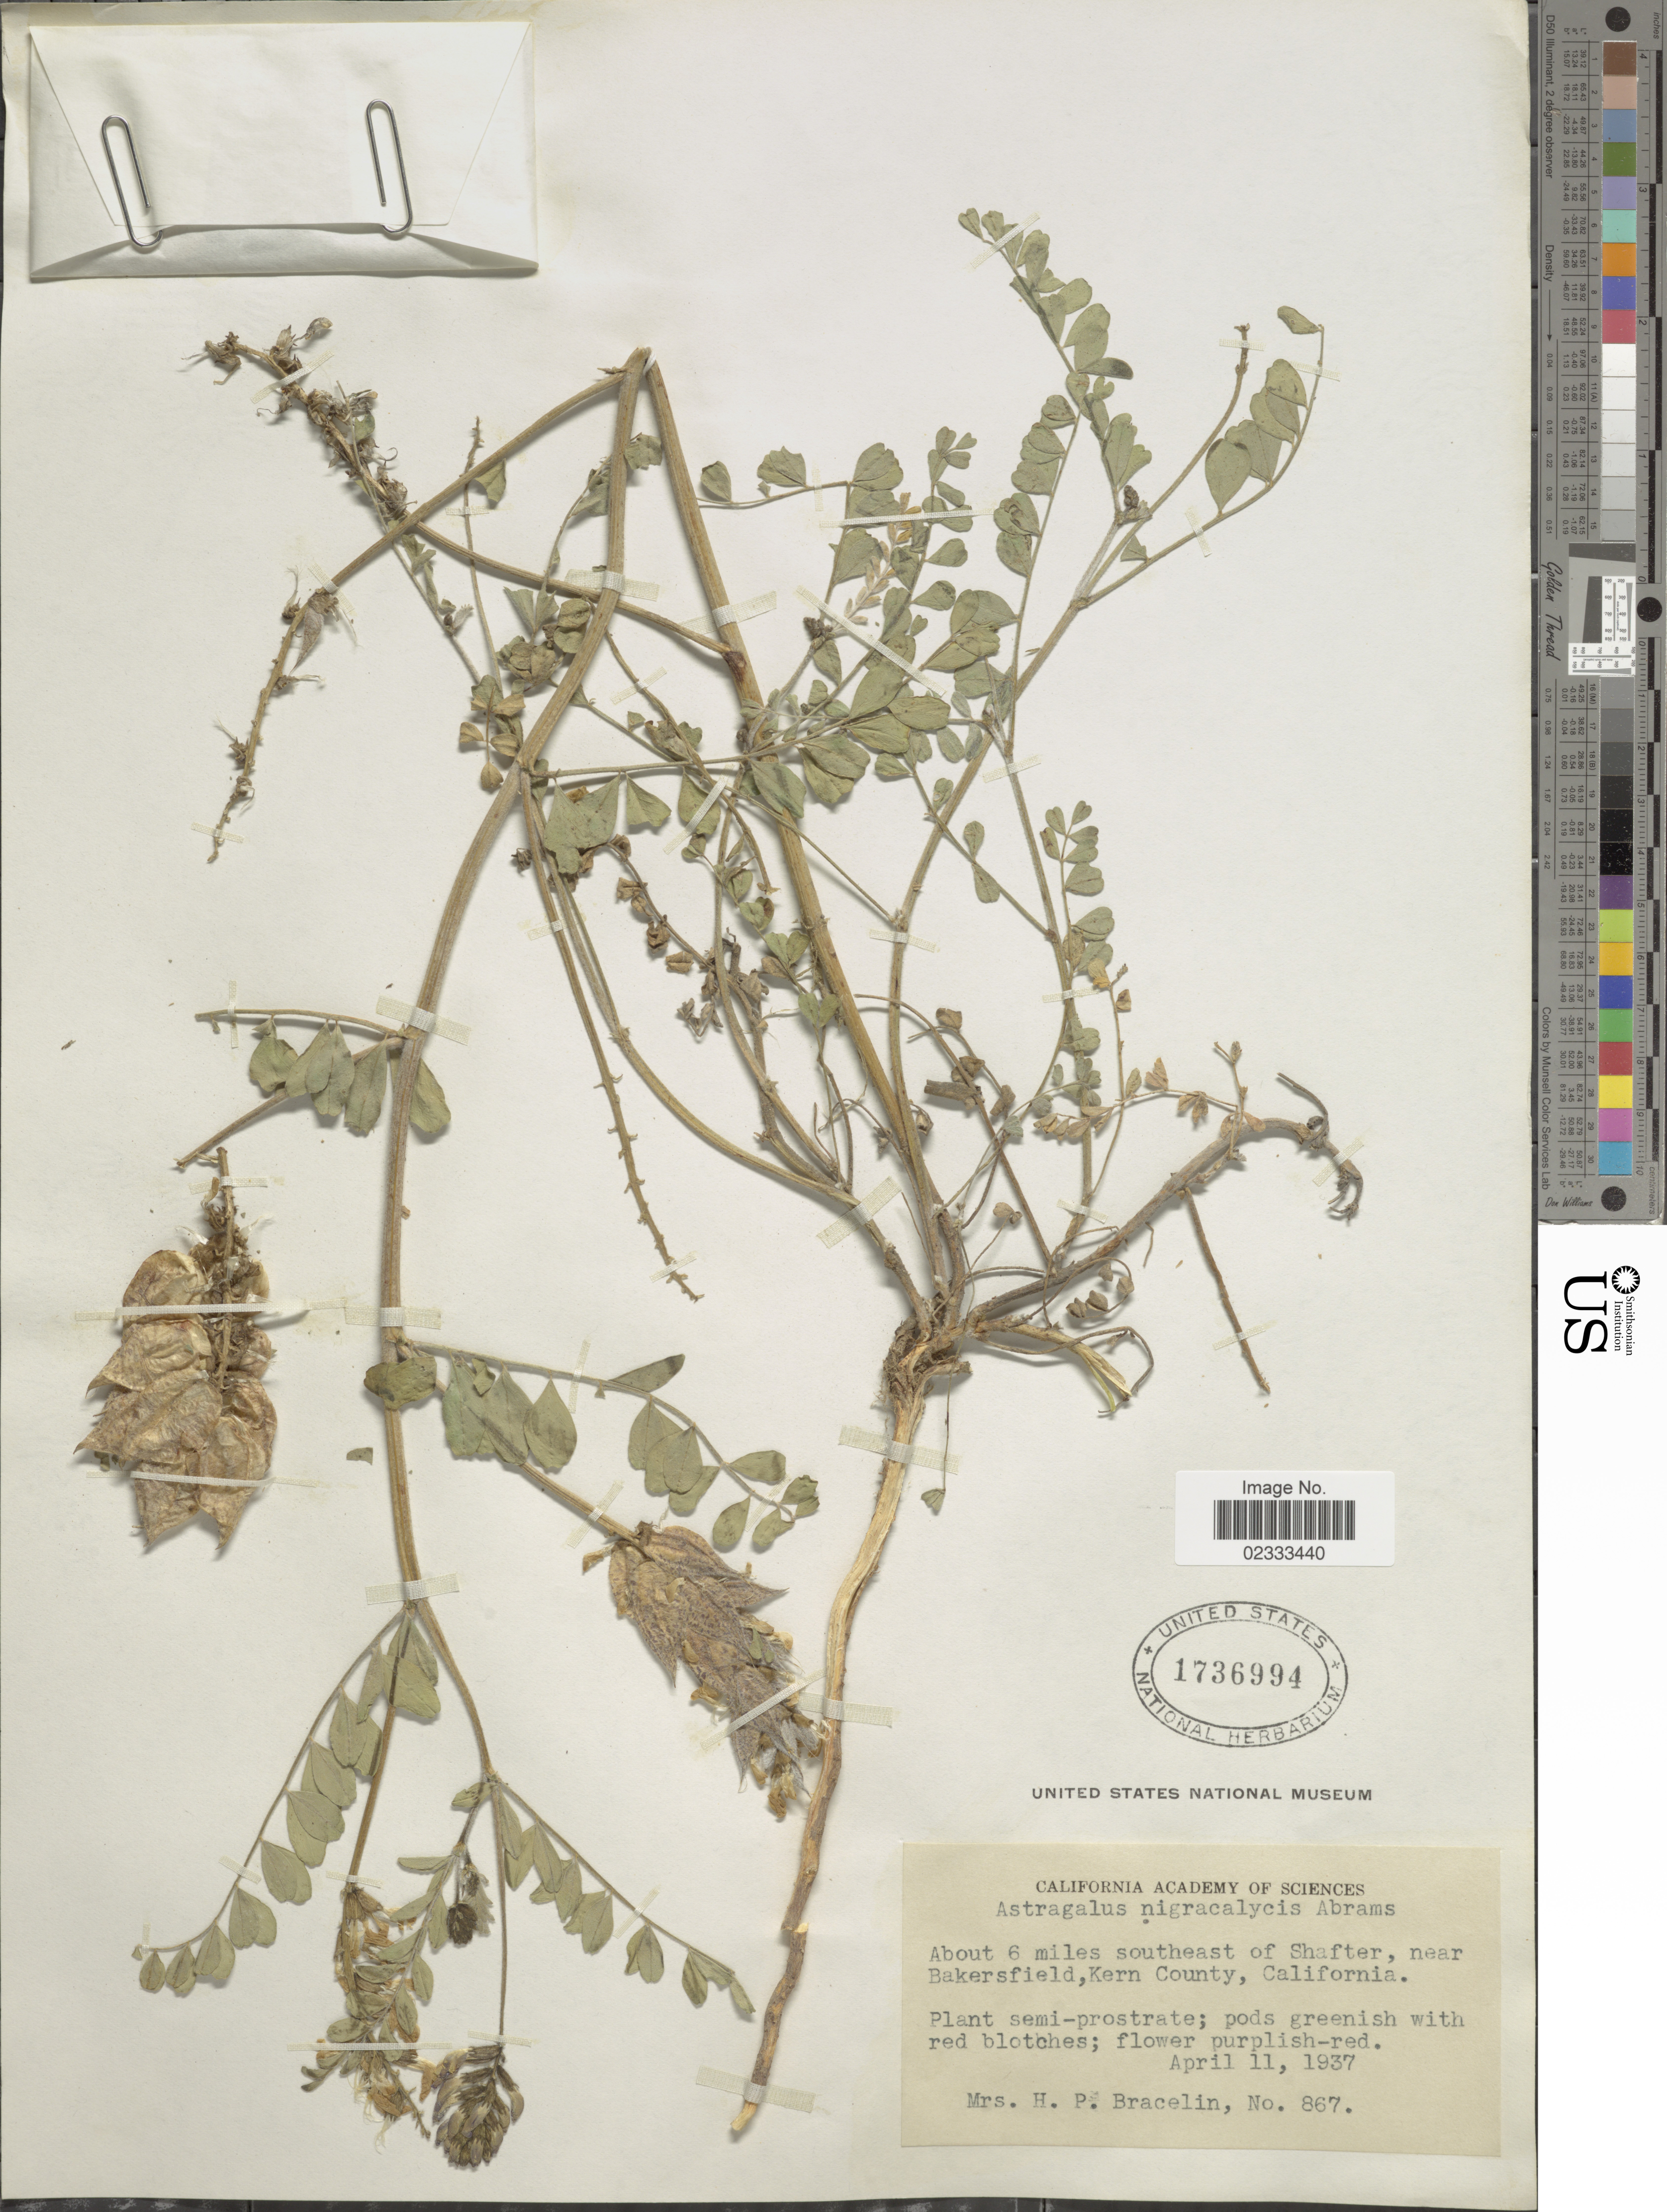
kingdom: Plantae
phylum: Tracheophyta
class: Magnoliopsida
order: Fabales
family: Fabaceae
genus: Astragalus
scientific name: Astragalus nigricalycis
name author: (M.E. Jones) Abrams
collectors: H. Bracelin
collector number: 867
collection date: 1937-04-11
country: United States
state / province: California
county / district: Kern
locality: About 6 miles southeast of Shafter, near Bakersfield, Kern County.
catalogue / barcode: US 1736994